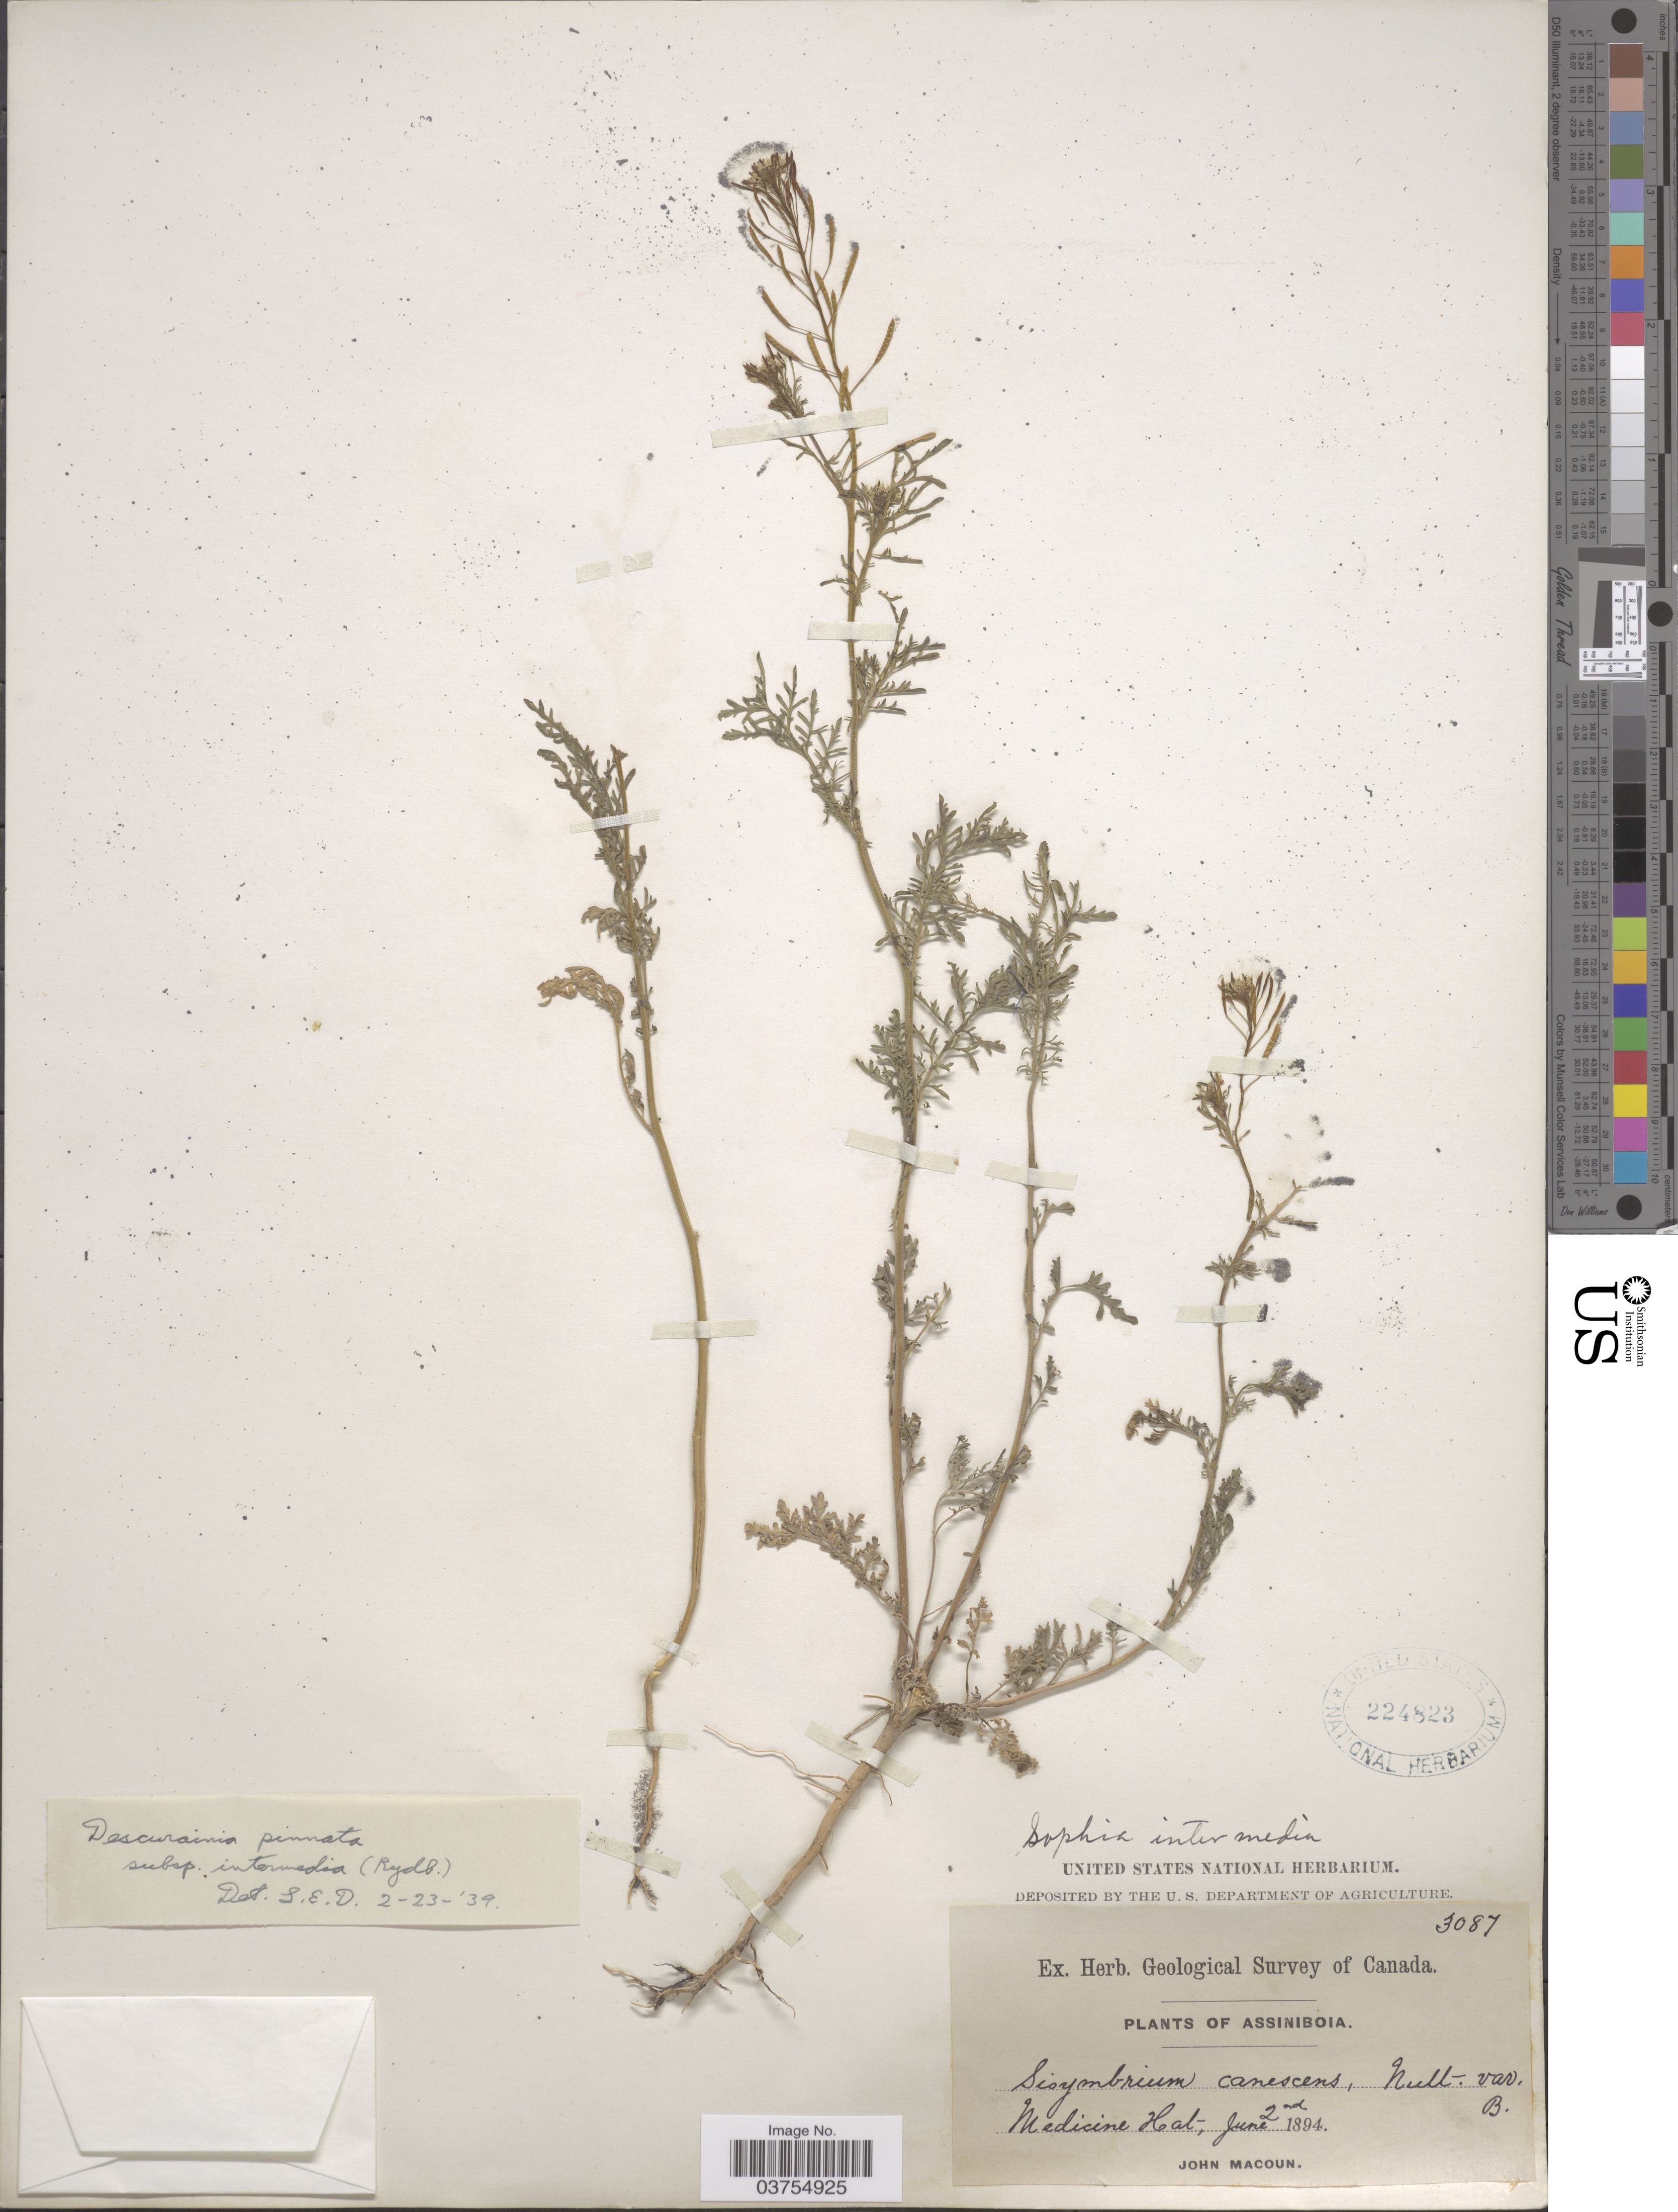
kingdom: Plantae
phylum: Tracheophyta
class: Magnoliopsida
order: Brassicales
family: Brassicaceae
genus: Descurainia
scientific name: Descurainia pinnata subsp. intermedia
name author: (Rydb.) Detling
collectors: J. Macoun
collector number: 3087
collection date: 1894-06-02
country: Canada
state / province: Alberta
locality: Assiniboia. Medicine Hat.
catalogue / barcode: US 224823